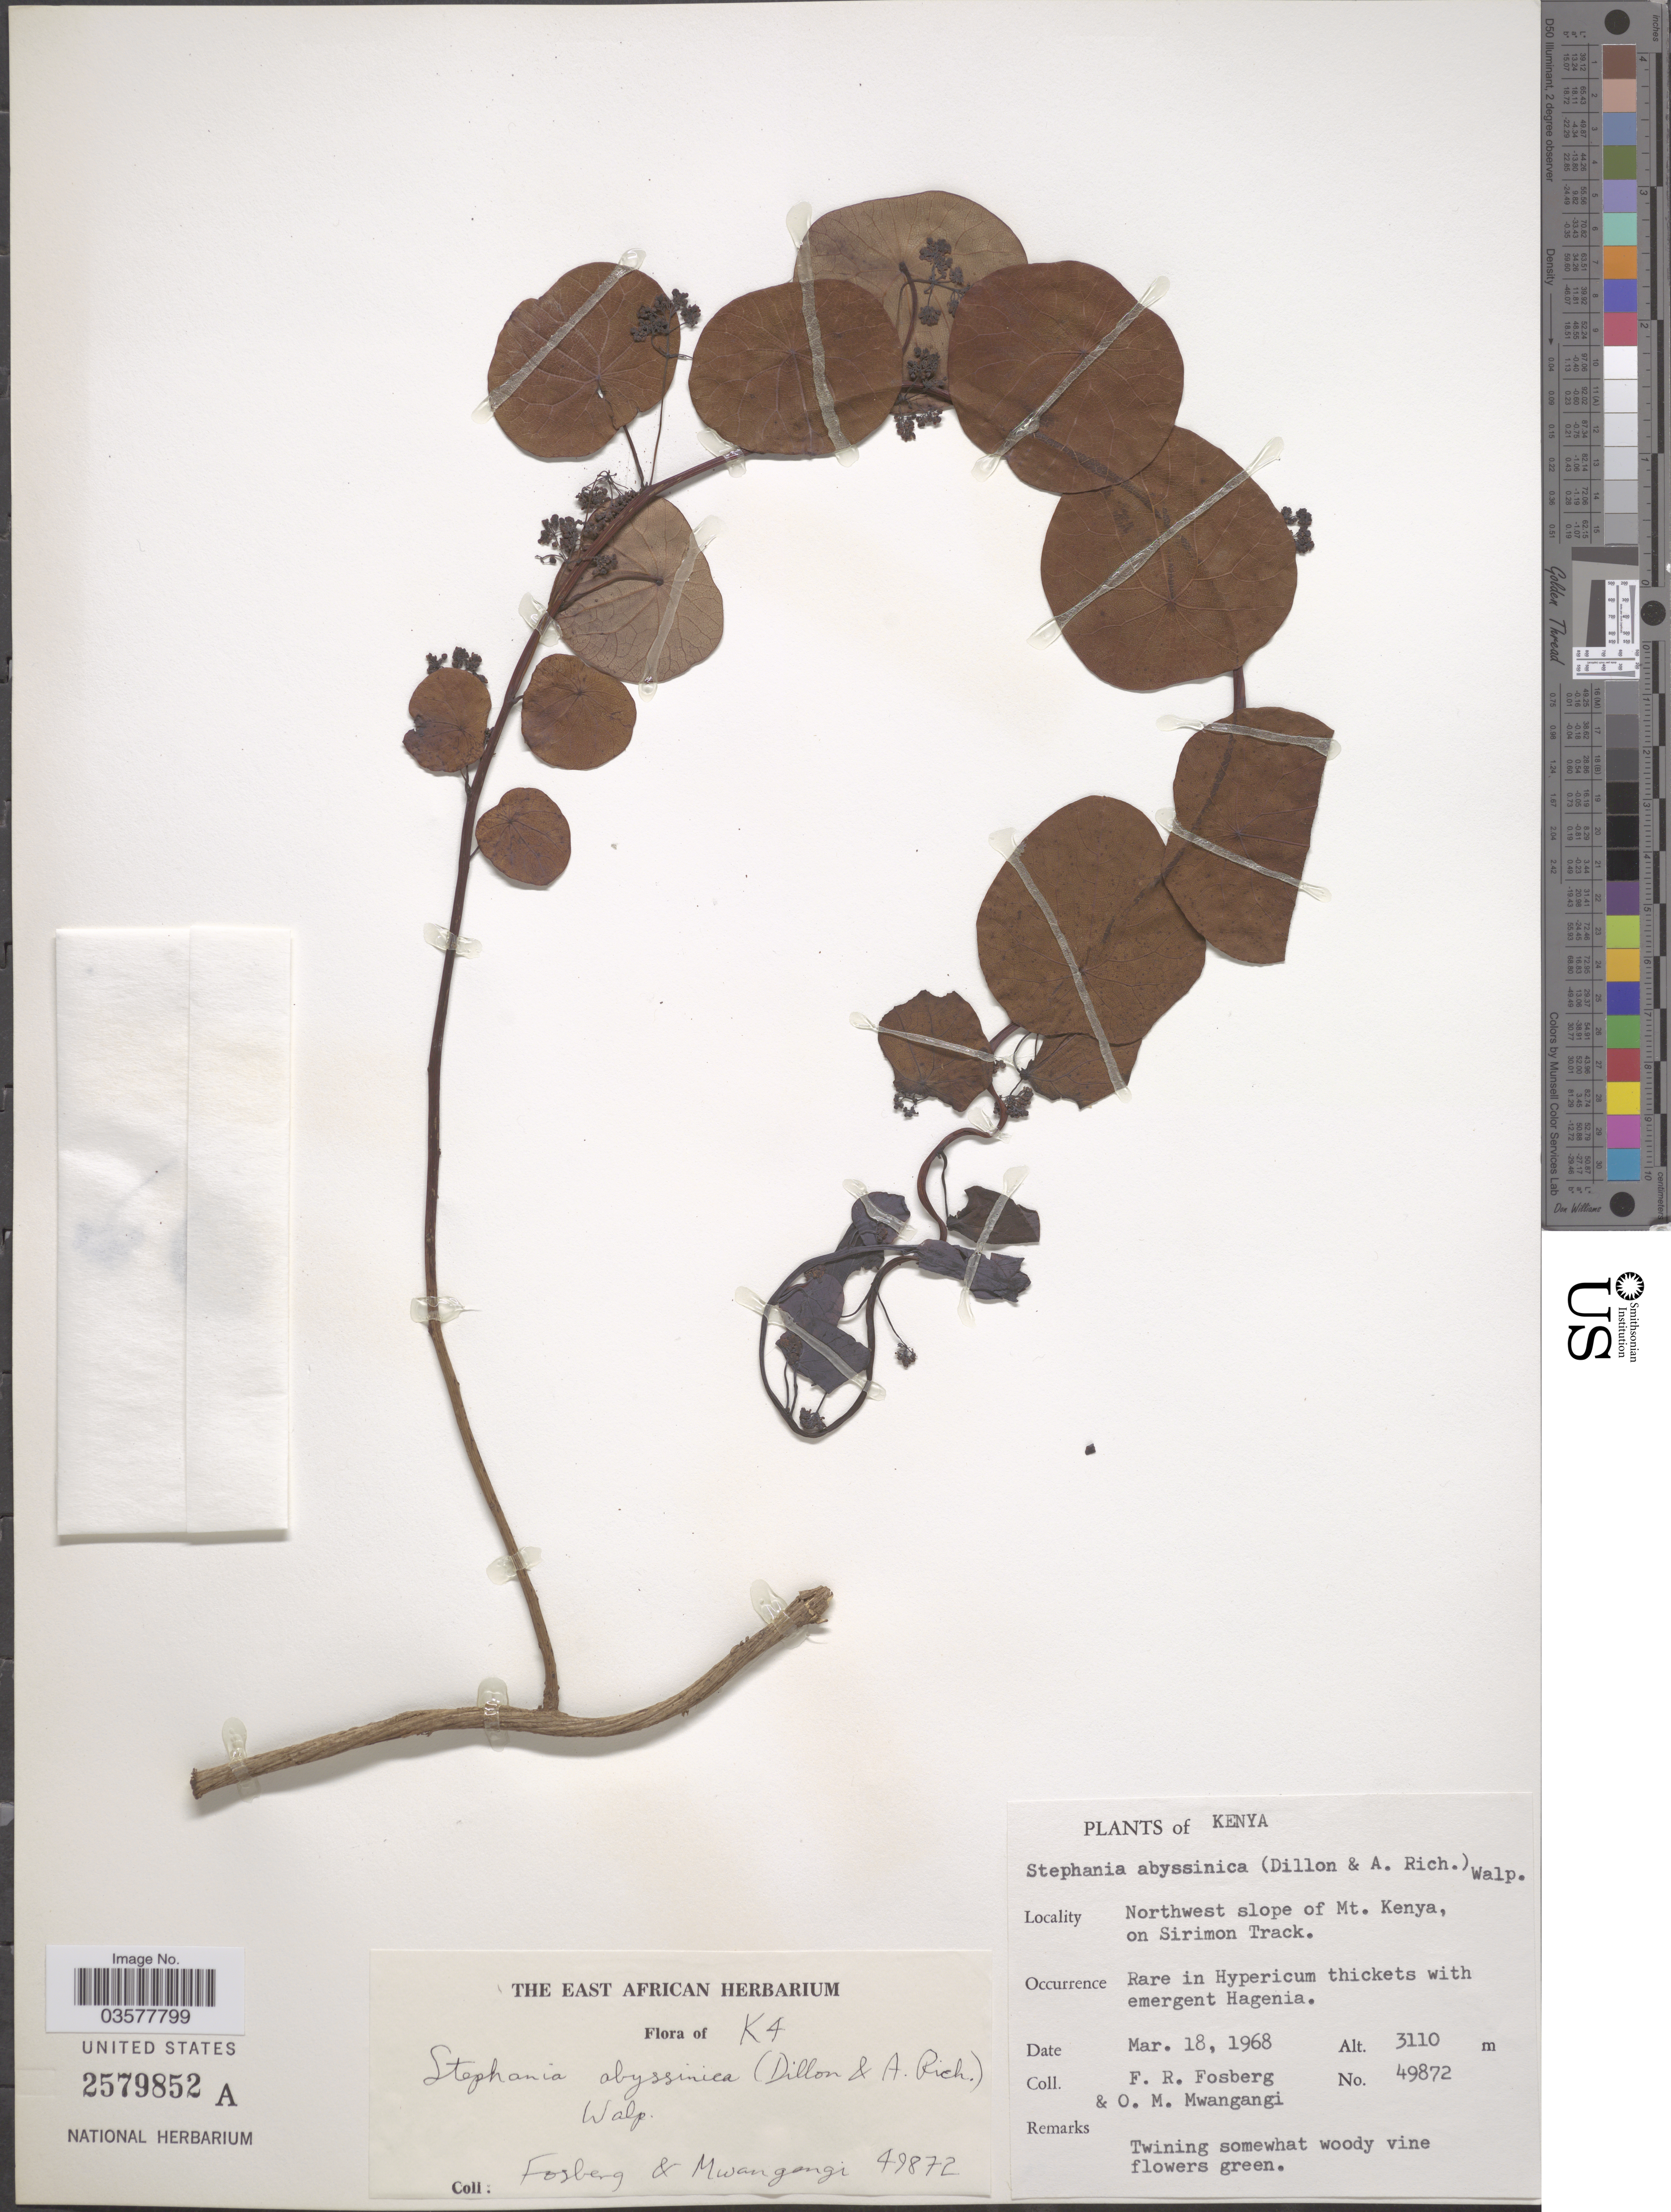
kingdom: Plantae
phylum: Tracheophyta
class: Magnoliopsida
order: Ranunculales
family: Menispermaceae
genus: Stephania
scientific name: Stephania abyssinica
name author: (Quart.-Dill. & A. Rich.) Walp.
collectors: F. R. Fosberg & O. M. Mwangangi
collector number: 49872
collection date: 1968-03-18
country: Kenya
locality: Northwest slope of Mt. Kenya, on Sirimon Track.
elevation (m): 3110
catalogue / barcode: US 2579852A